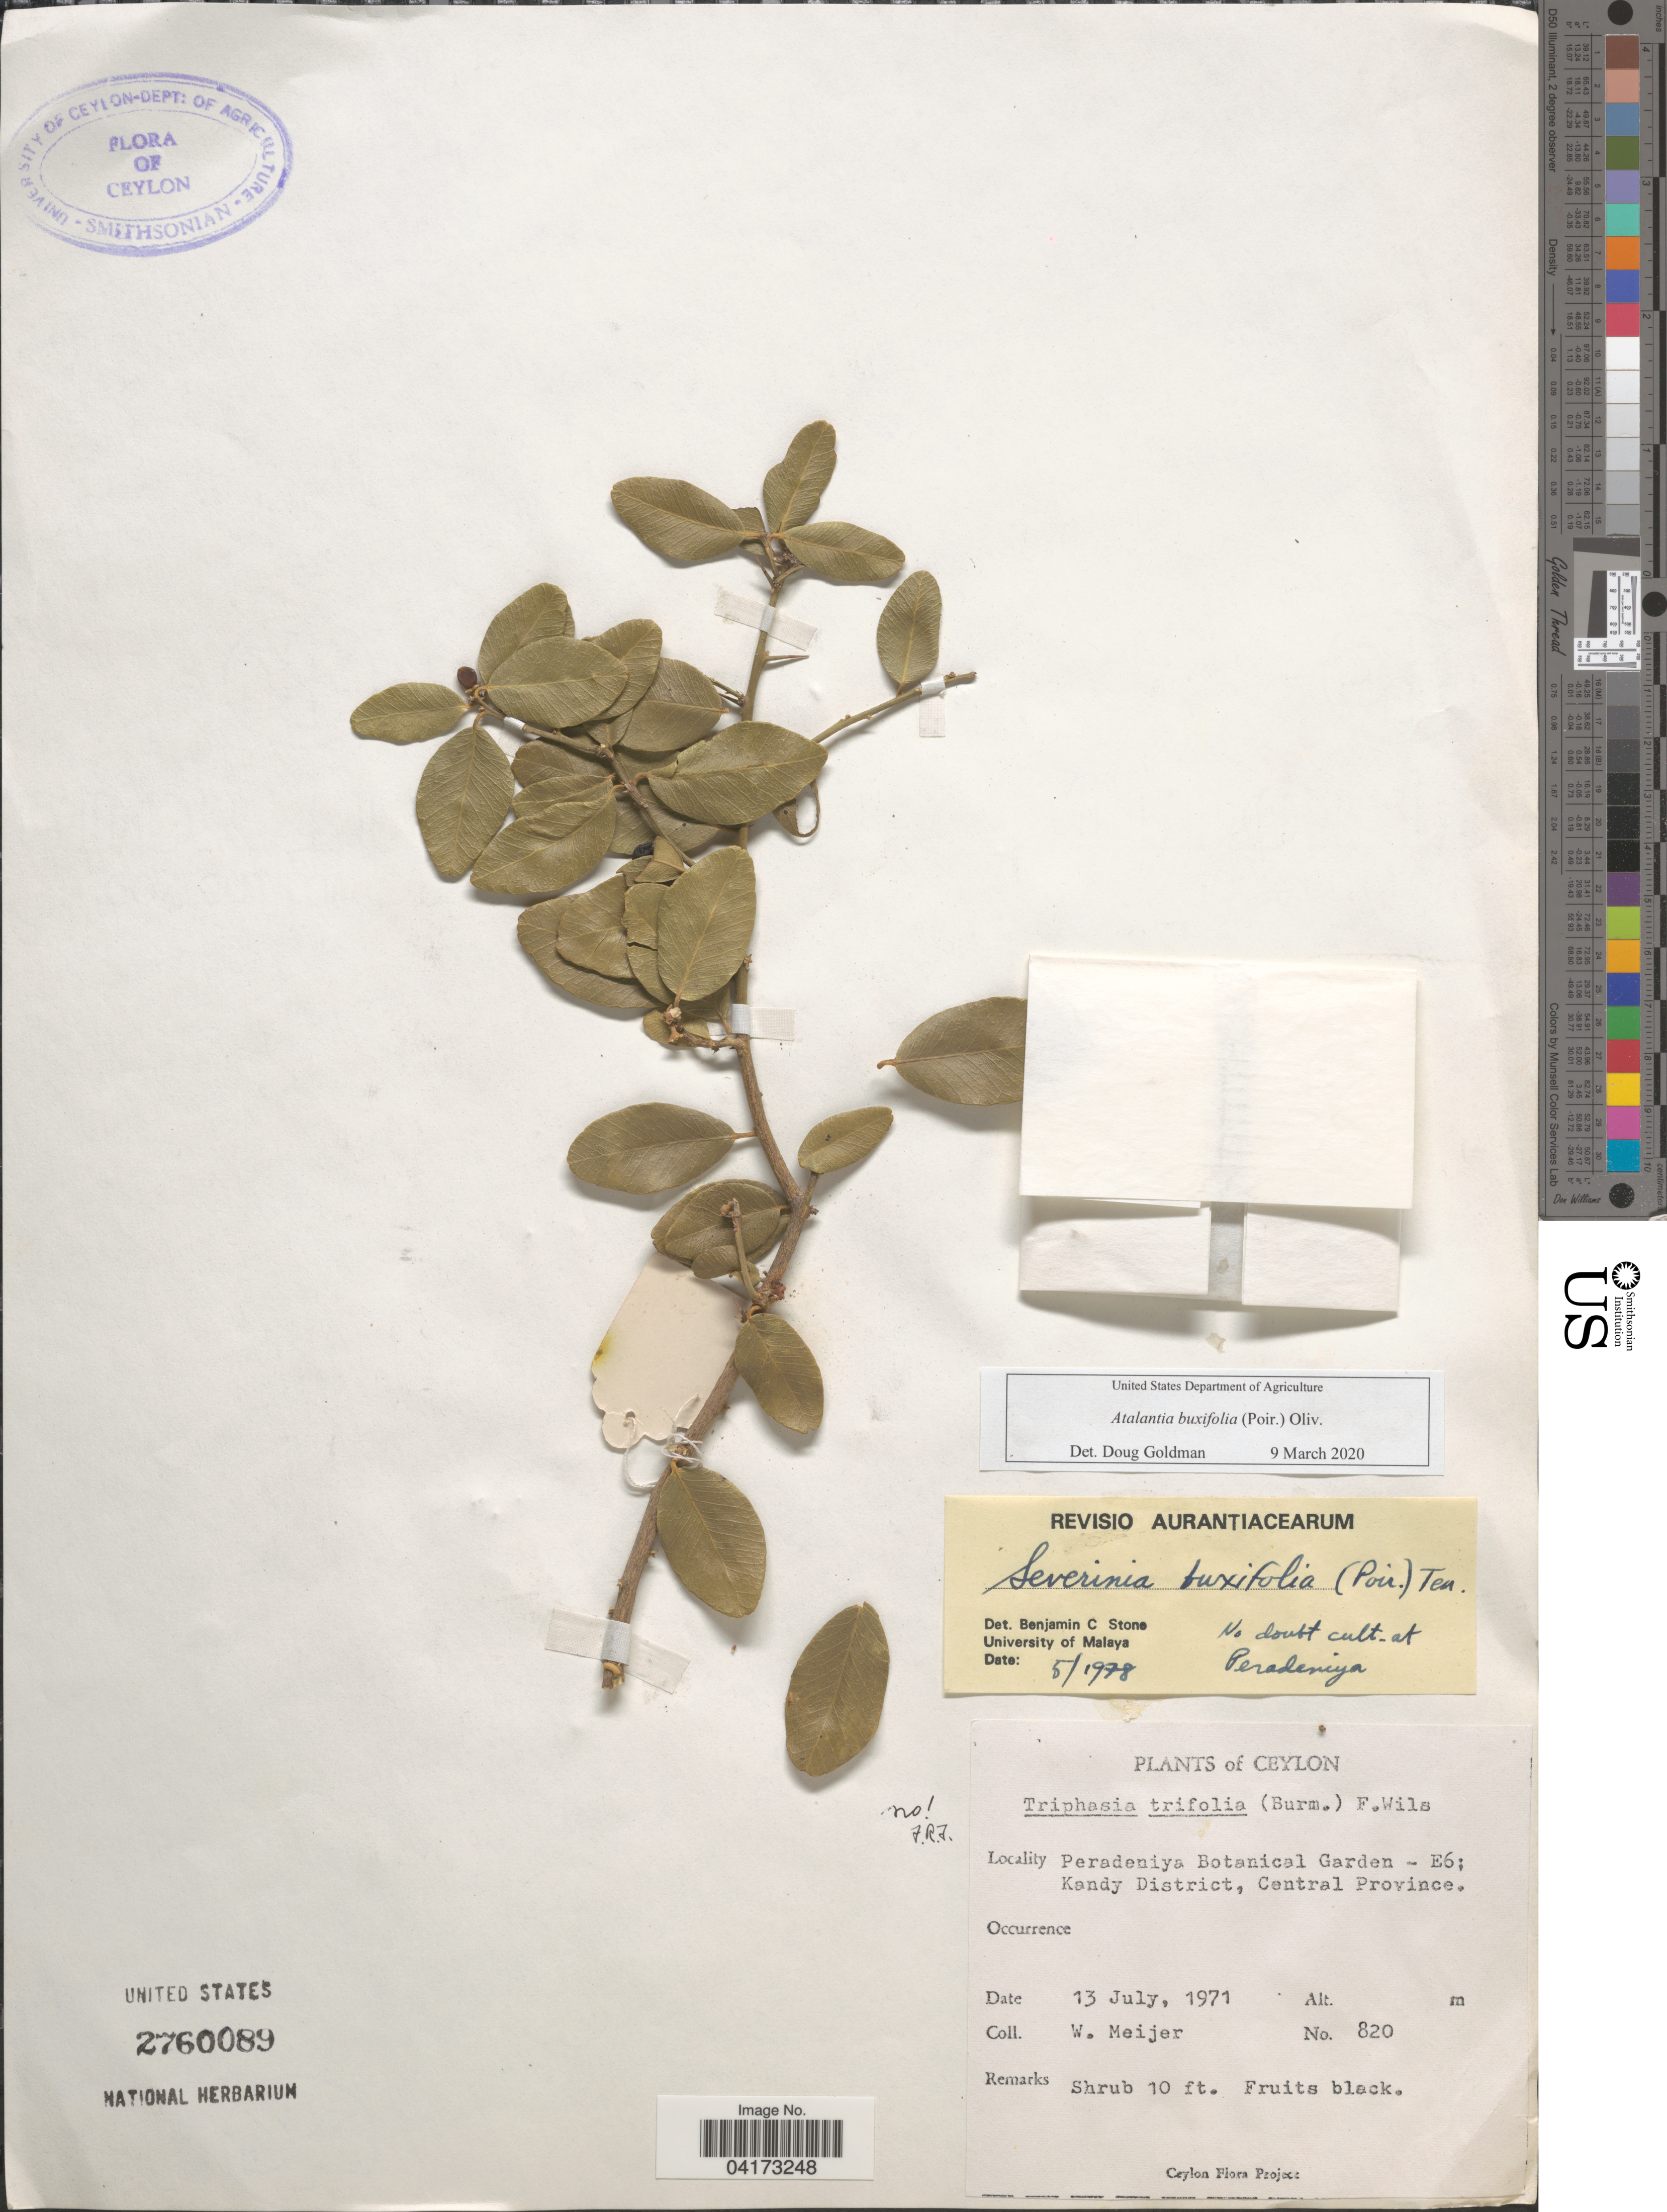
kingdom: Plantae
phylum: Tracheophyta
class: Magnoliopsida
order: Sapindales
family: Rutaceae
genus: Atalantia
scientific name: Atalantia buxifolia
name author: (Poir.) Oliv.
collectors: W. Meijer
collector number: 820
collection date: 1971-07-13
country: Sri Lanka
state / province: Central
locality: Ceylon. Peradeniya Botanical Garden - E6; Kandy District.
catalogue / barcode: US 2760089